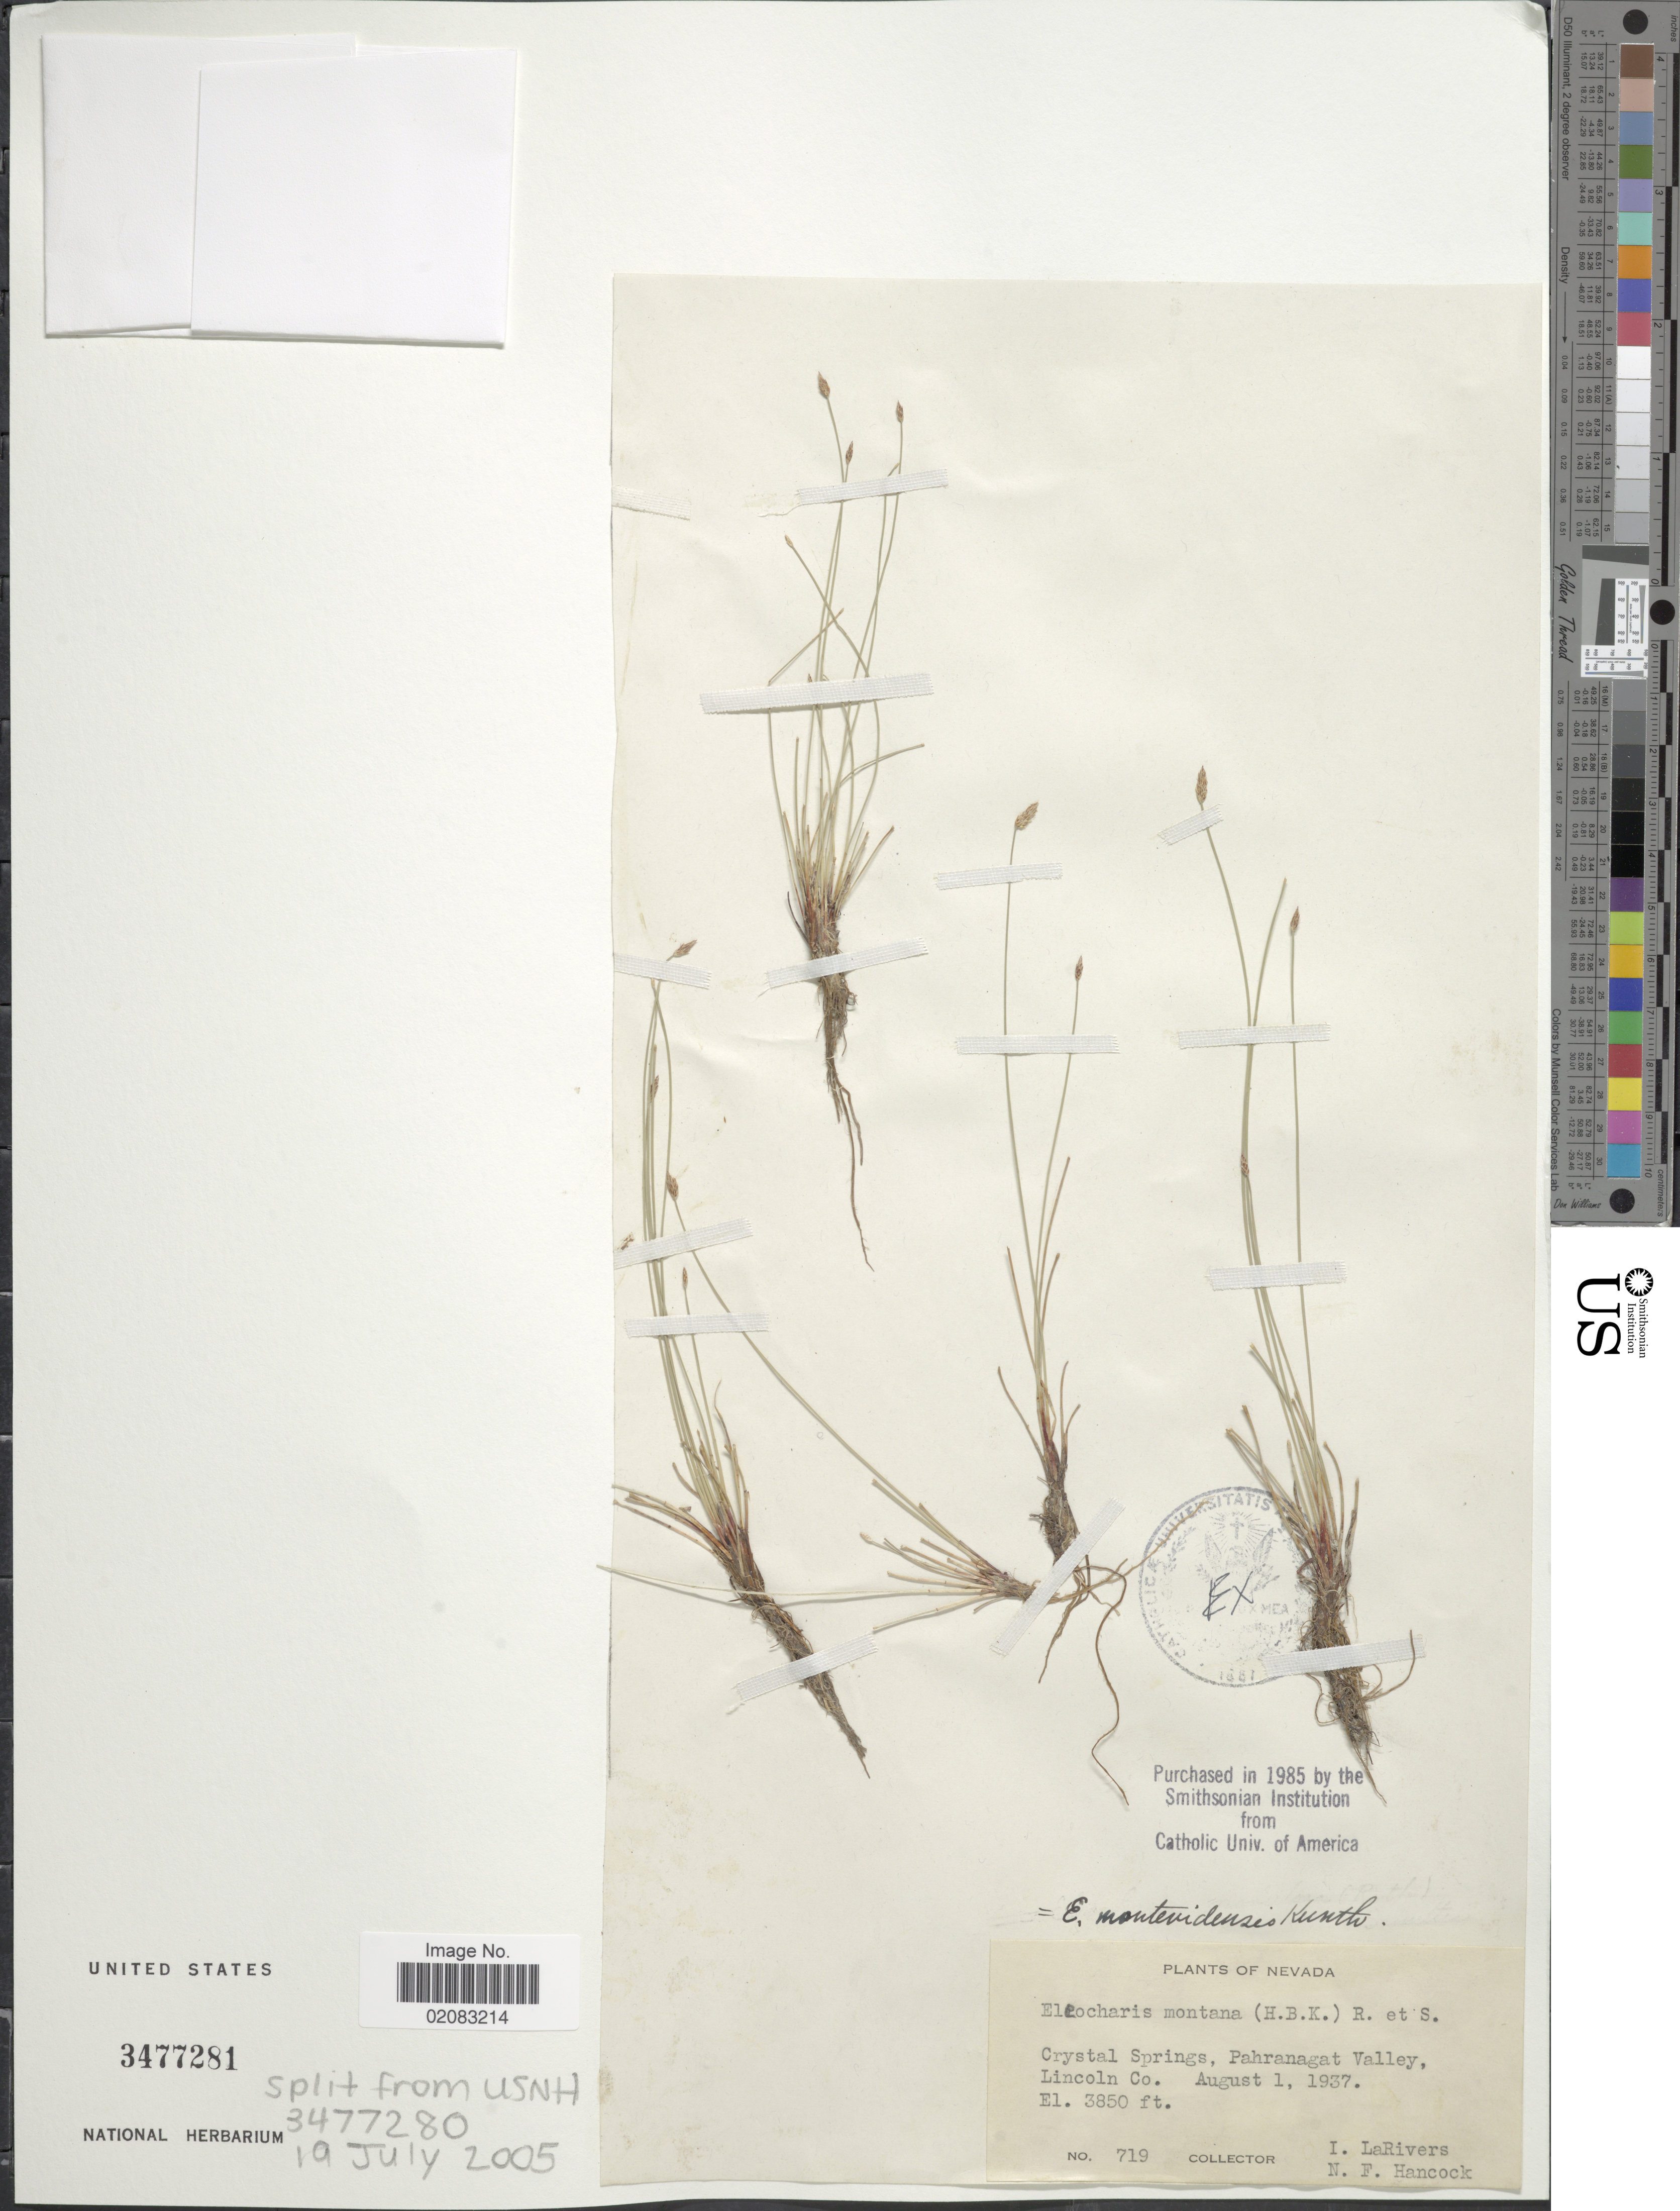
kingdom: Plantae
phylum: Tracheophyta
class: Liliopsida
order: Poales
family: Cyperaceae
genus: Eleocharis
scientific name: Eleocharis montevidensis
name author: Kunth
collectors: I. La Rivers & N. Hancock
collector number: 719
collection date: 1937-08-01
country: United States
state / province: Nevada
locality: Crystal Springs, Pahranagat Valley, Lincoln Co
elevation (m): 1173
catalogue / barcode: US 3477281